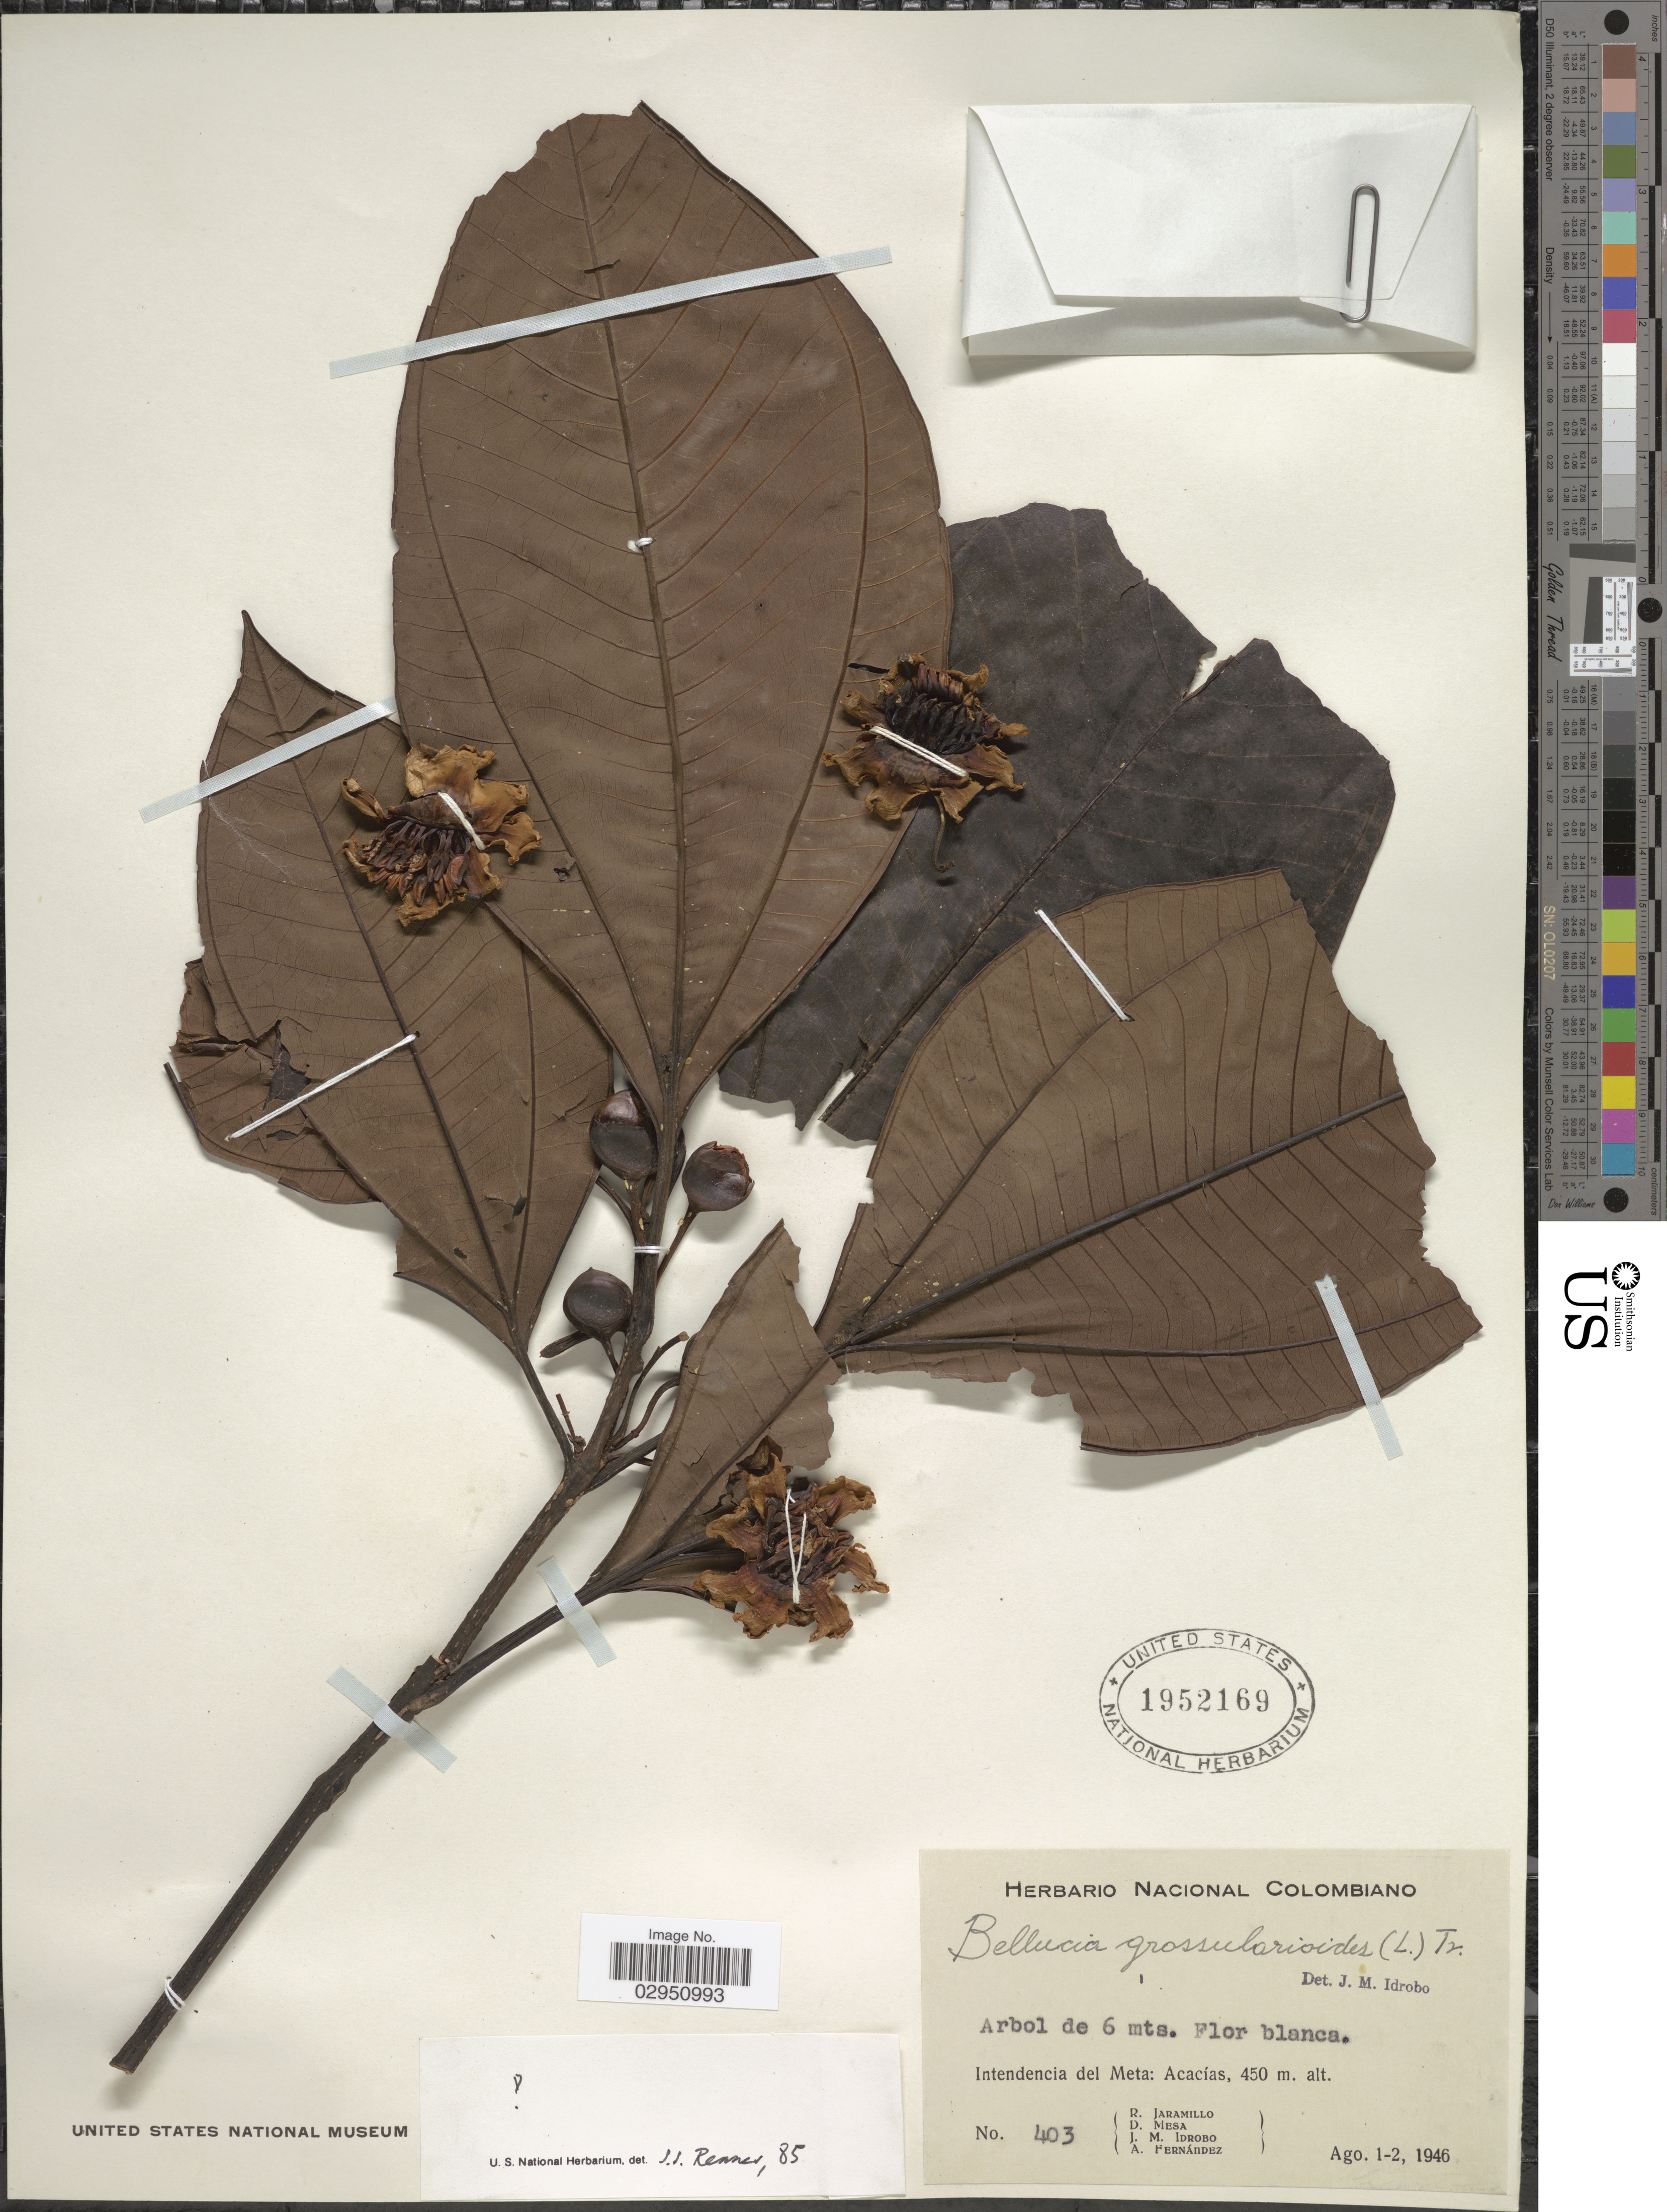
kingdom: Plantae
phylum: Tracheophyta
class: Magnoliopsida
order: Myrtales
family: Melastomataceae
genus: Bellucia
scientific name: Bellucia grossularioides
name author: (L.) Triana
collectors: R. Jaramillo, D. Mesa, J. M. Idrobo & A. Fernández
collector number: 403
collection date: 1946-08-01/1946-08-02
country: Colombia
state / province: Meta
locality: Intendencia del Meta: Acacías.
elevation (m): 450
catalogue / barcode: US 1952169